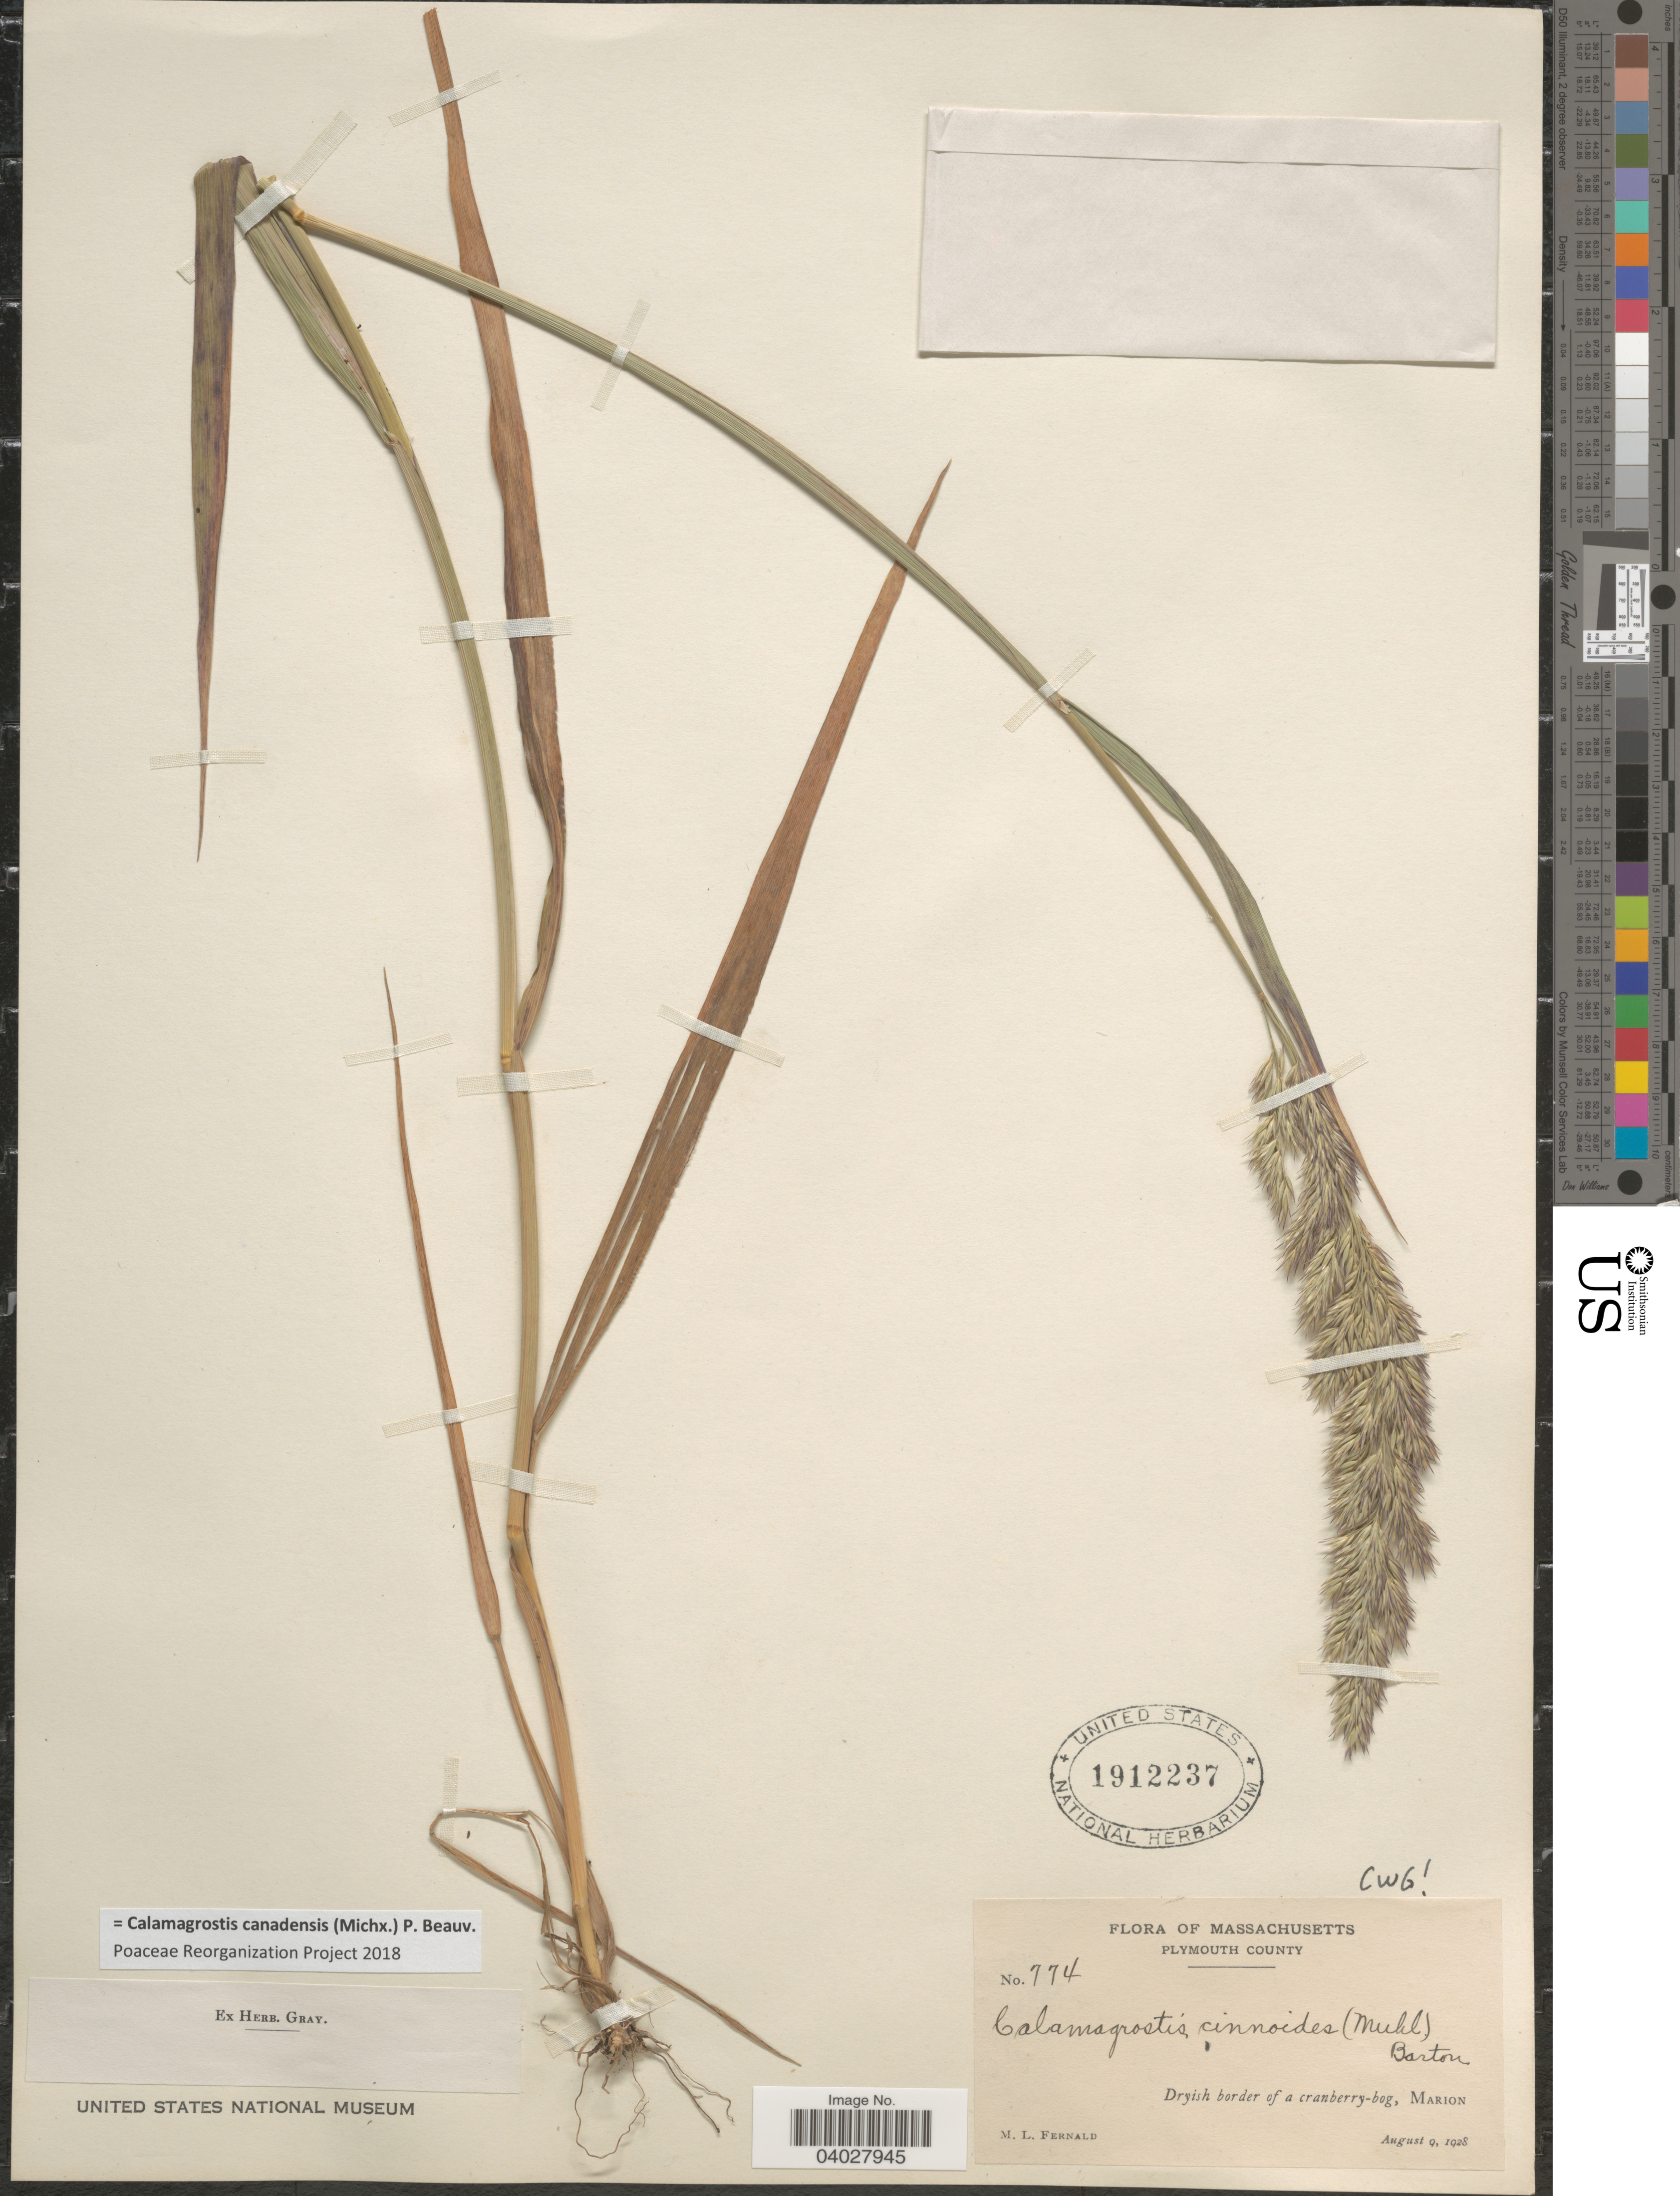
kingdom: Plantae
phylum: Tracheophyta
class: Liliopsida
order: Poales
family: Poaceae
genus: Calamagrostis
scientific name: Calamagrostis canadensis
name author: (Michx.) P. Beauv.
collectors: M. L. Fernald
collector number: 774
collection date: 1928-08-09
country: United States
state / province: Massachusetts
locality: Plymouth County. Dryish border of a cranberry-bog, Marion.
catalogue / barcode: US 1912237